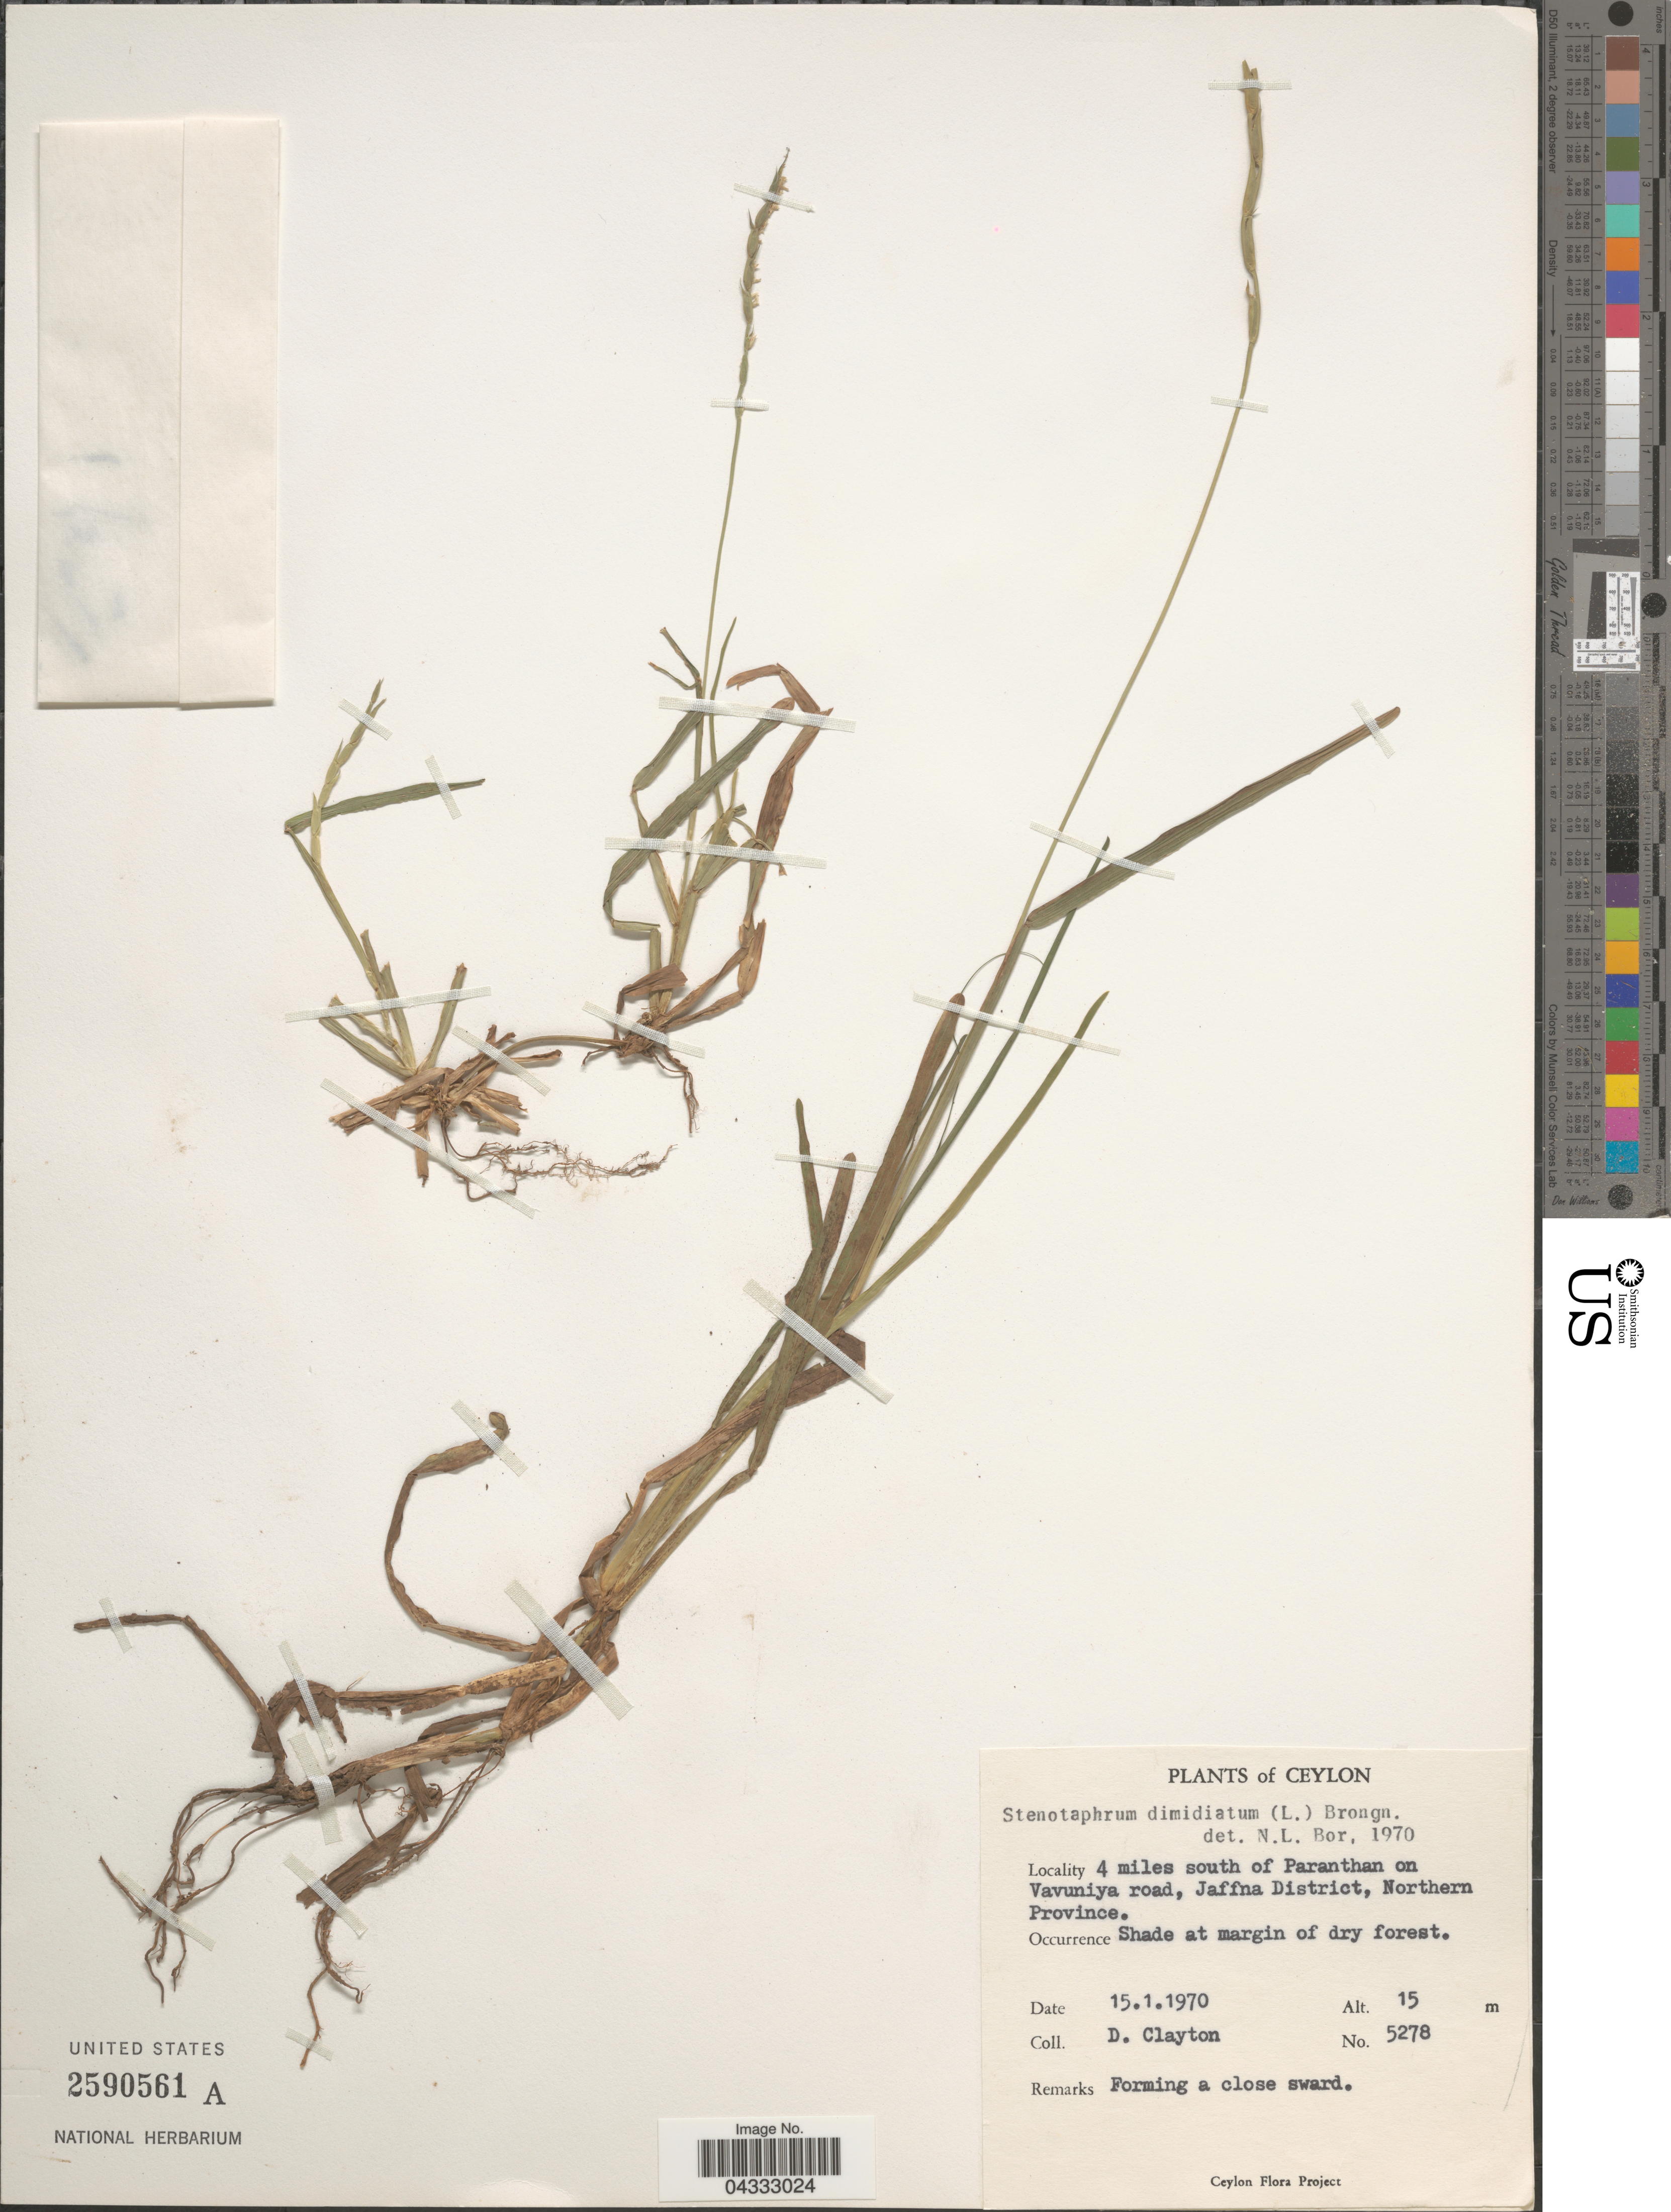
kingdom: Plantae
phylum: Tracheophyta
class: Liliopsida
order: Poales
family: Poaceae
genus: Stenotaphrum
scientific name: Stenotaphrum dimidiatum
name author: (L.) Brongn.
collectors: D. Clayton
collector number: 5278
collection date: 1970-01-15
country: Sri Lanka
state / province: Northern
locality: Ceylon. 4 miles south of Parantham on Vavuniya road, Jaffna District, Shade at margin of dry forest.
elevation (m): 15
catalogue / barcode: US 2590561A